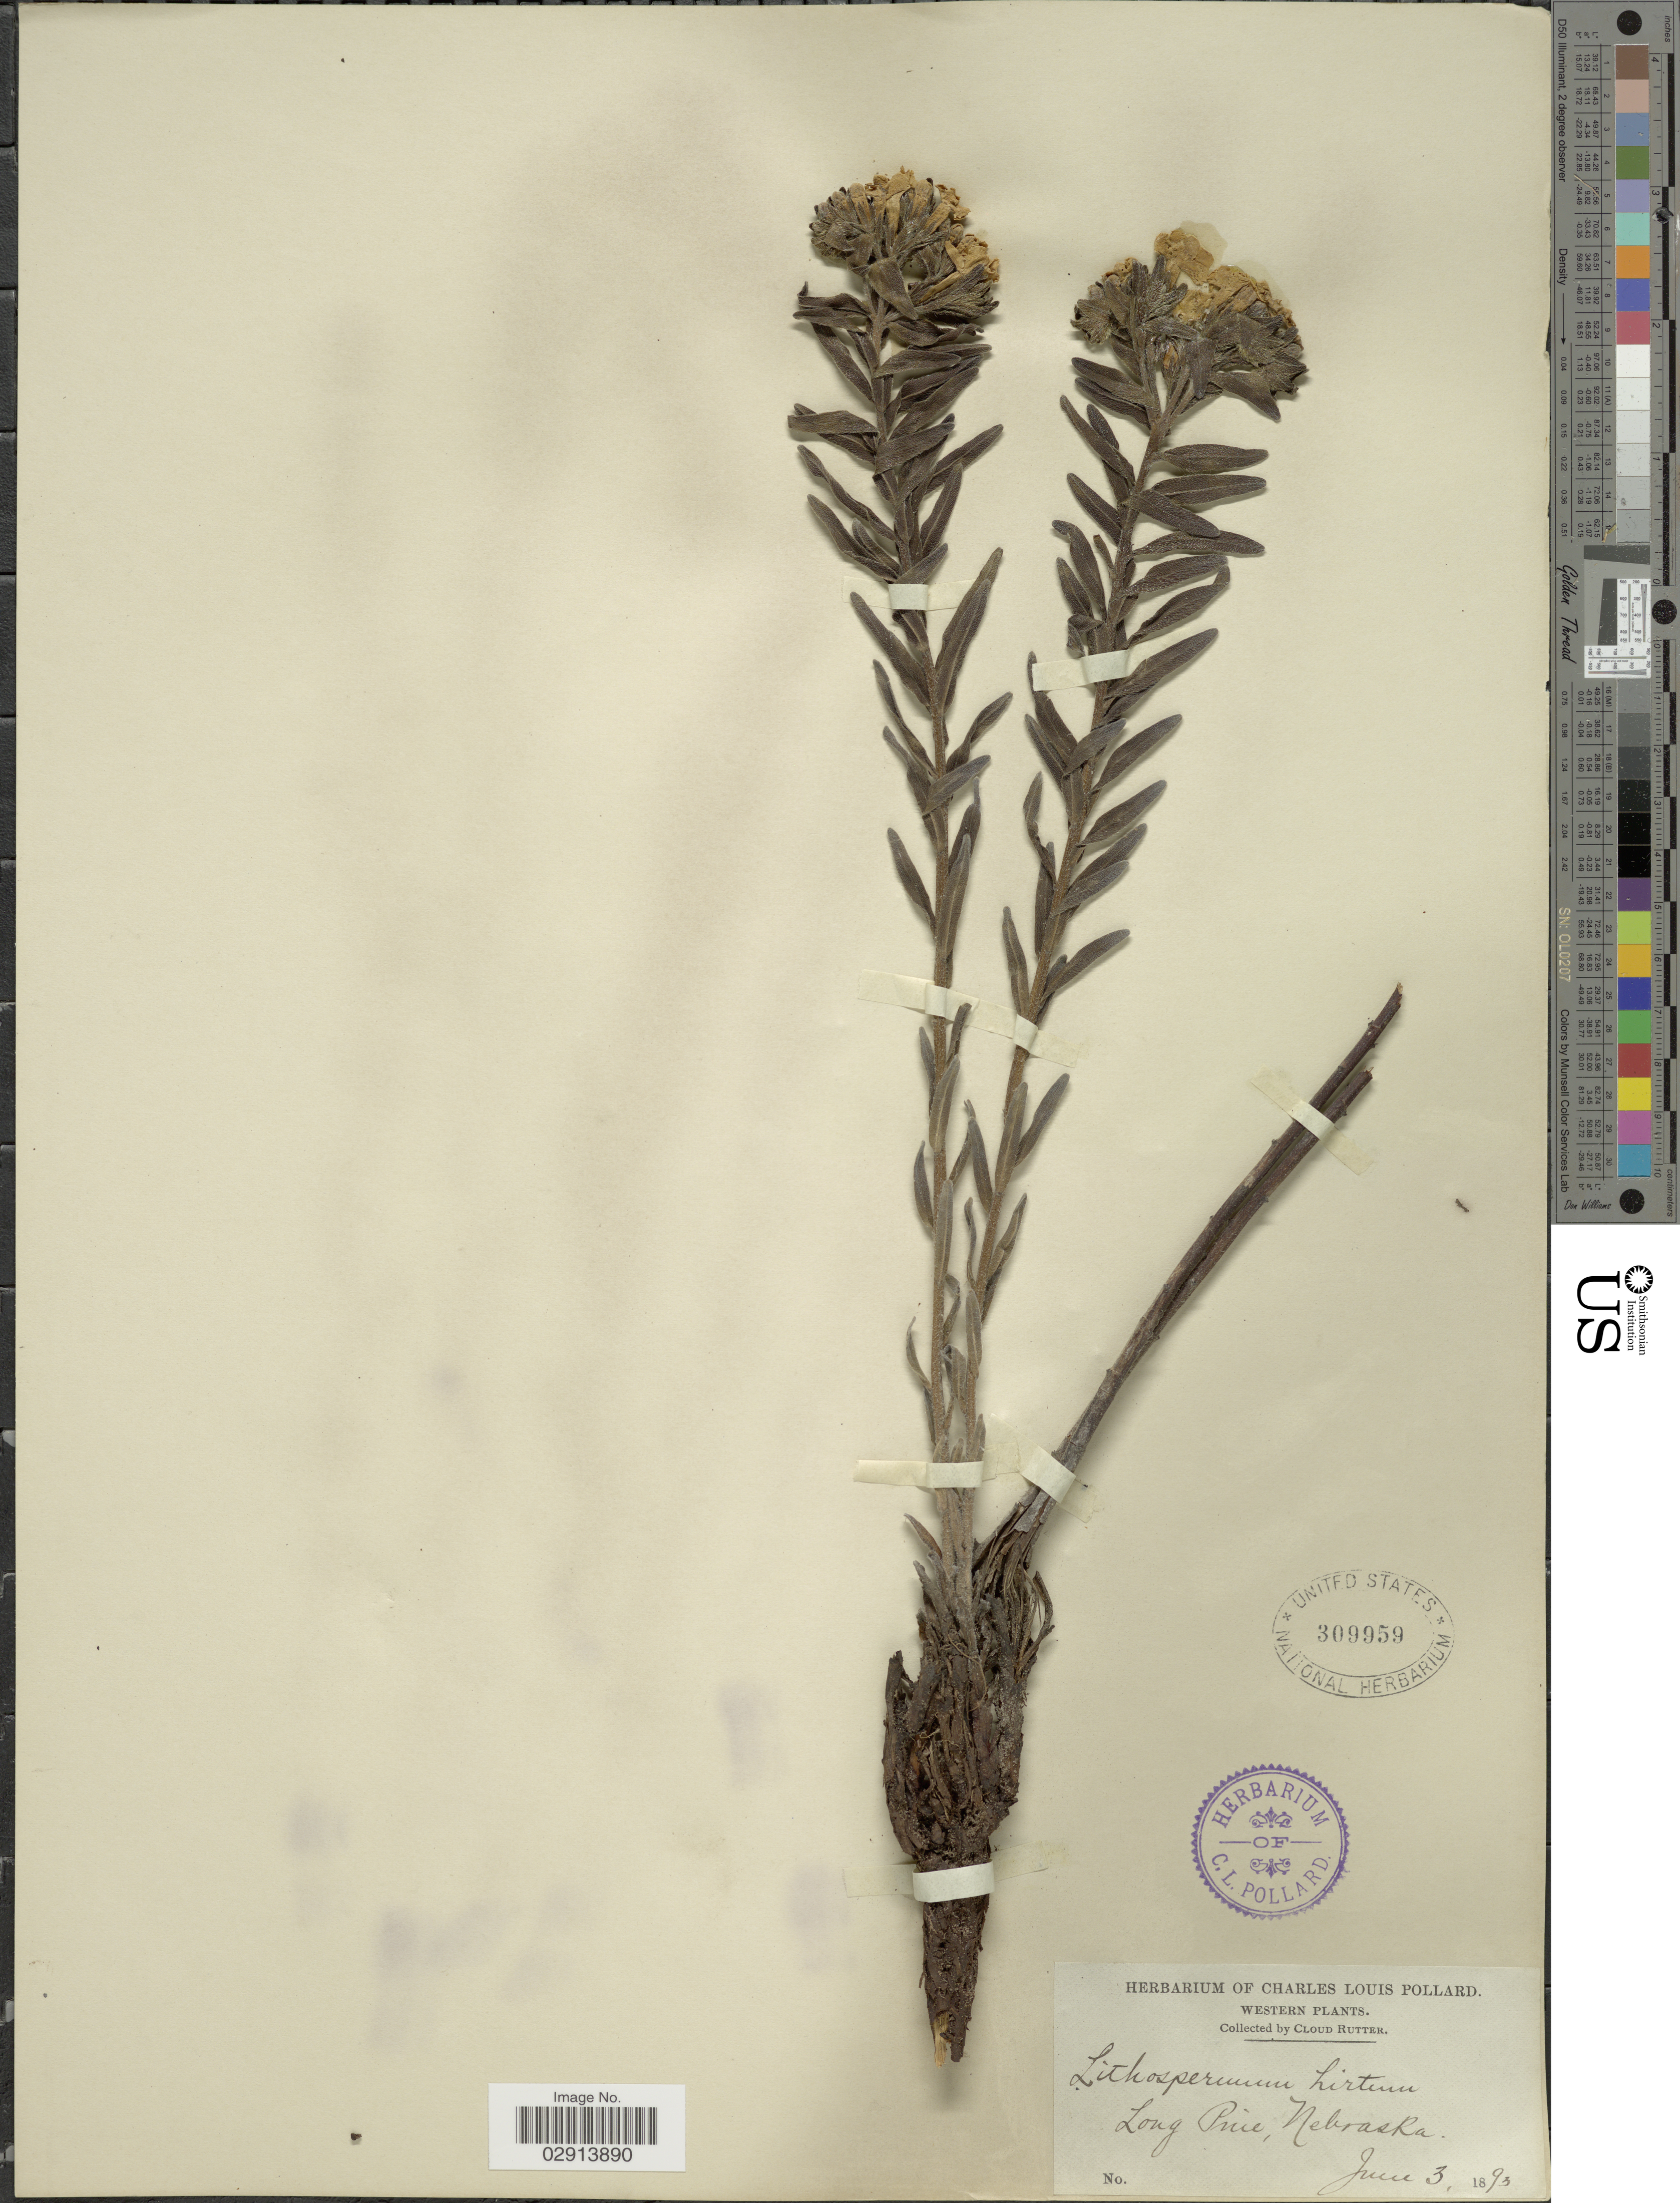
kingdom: Plantae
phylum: Tracheophyta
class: Magnoliopsida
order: Boraginales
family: Boraginaceae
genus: Lithospermum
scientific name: Lithospermum caroliniense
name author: (J.F. Gmel.) MacMill.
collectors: C. Rutter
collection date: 1893-06-03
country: United States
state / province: Nebraska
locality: Western. Long Price.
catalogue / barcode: US 309959